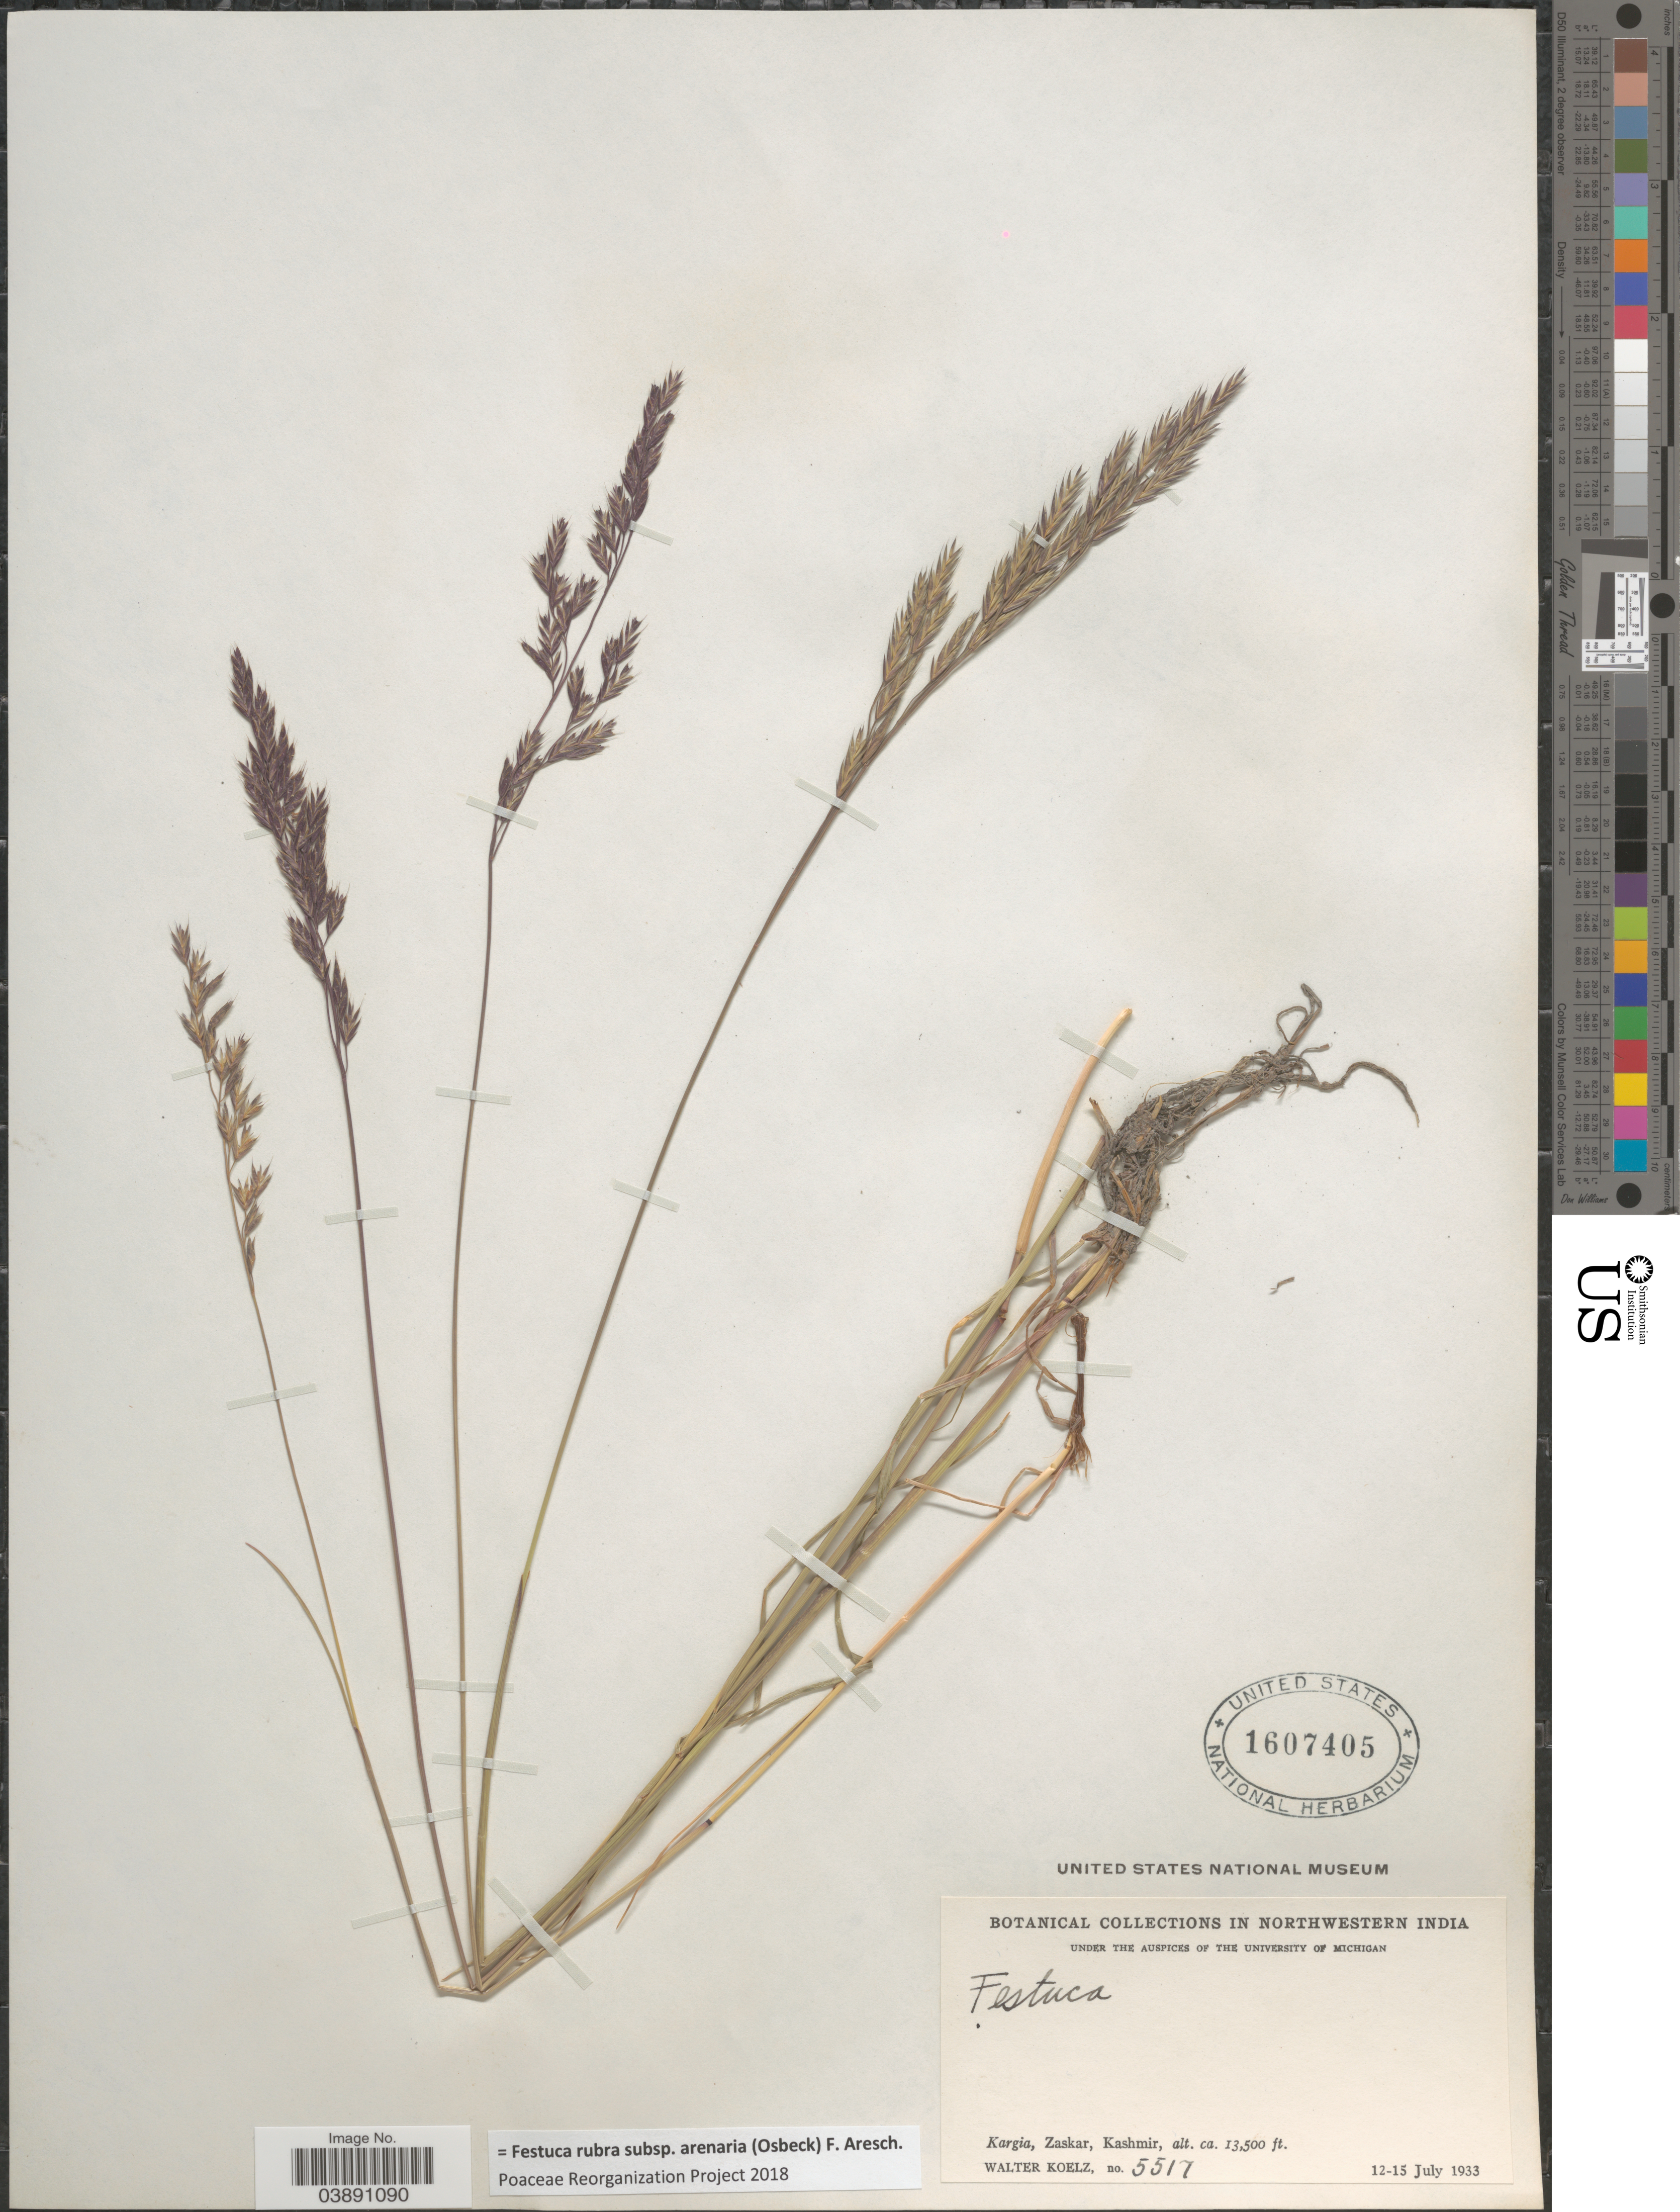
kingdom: Plantae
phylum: Tracheophyta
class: Liliopsida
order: Poales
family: Poaceae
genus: Festuca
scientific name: Festuca rubra subsp. arenaria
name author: (Osbeck) F. Aresch.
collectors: W. N. Koelz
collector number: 5517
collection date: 1933-07-12/1933-07-15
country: India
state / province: Jammu and Kashmir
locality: In Northwestern India. Kargia, Zaskar, Kashmir.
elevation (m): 4115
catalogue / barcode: US 1607405